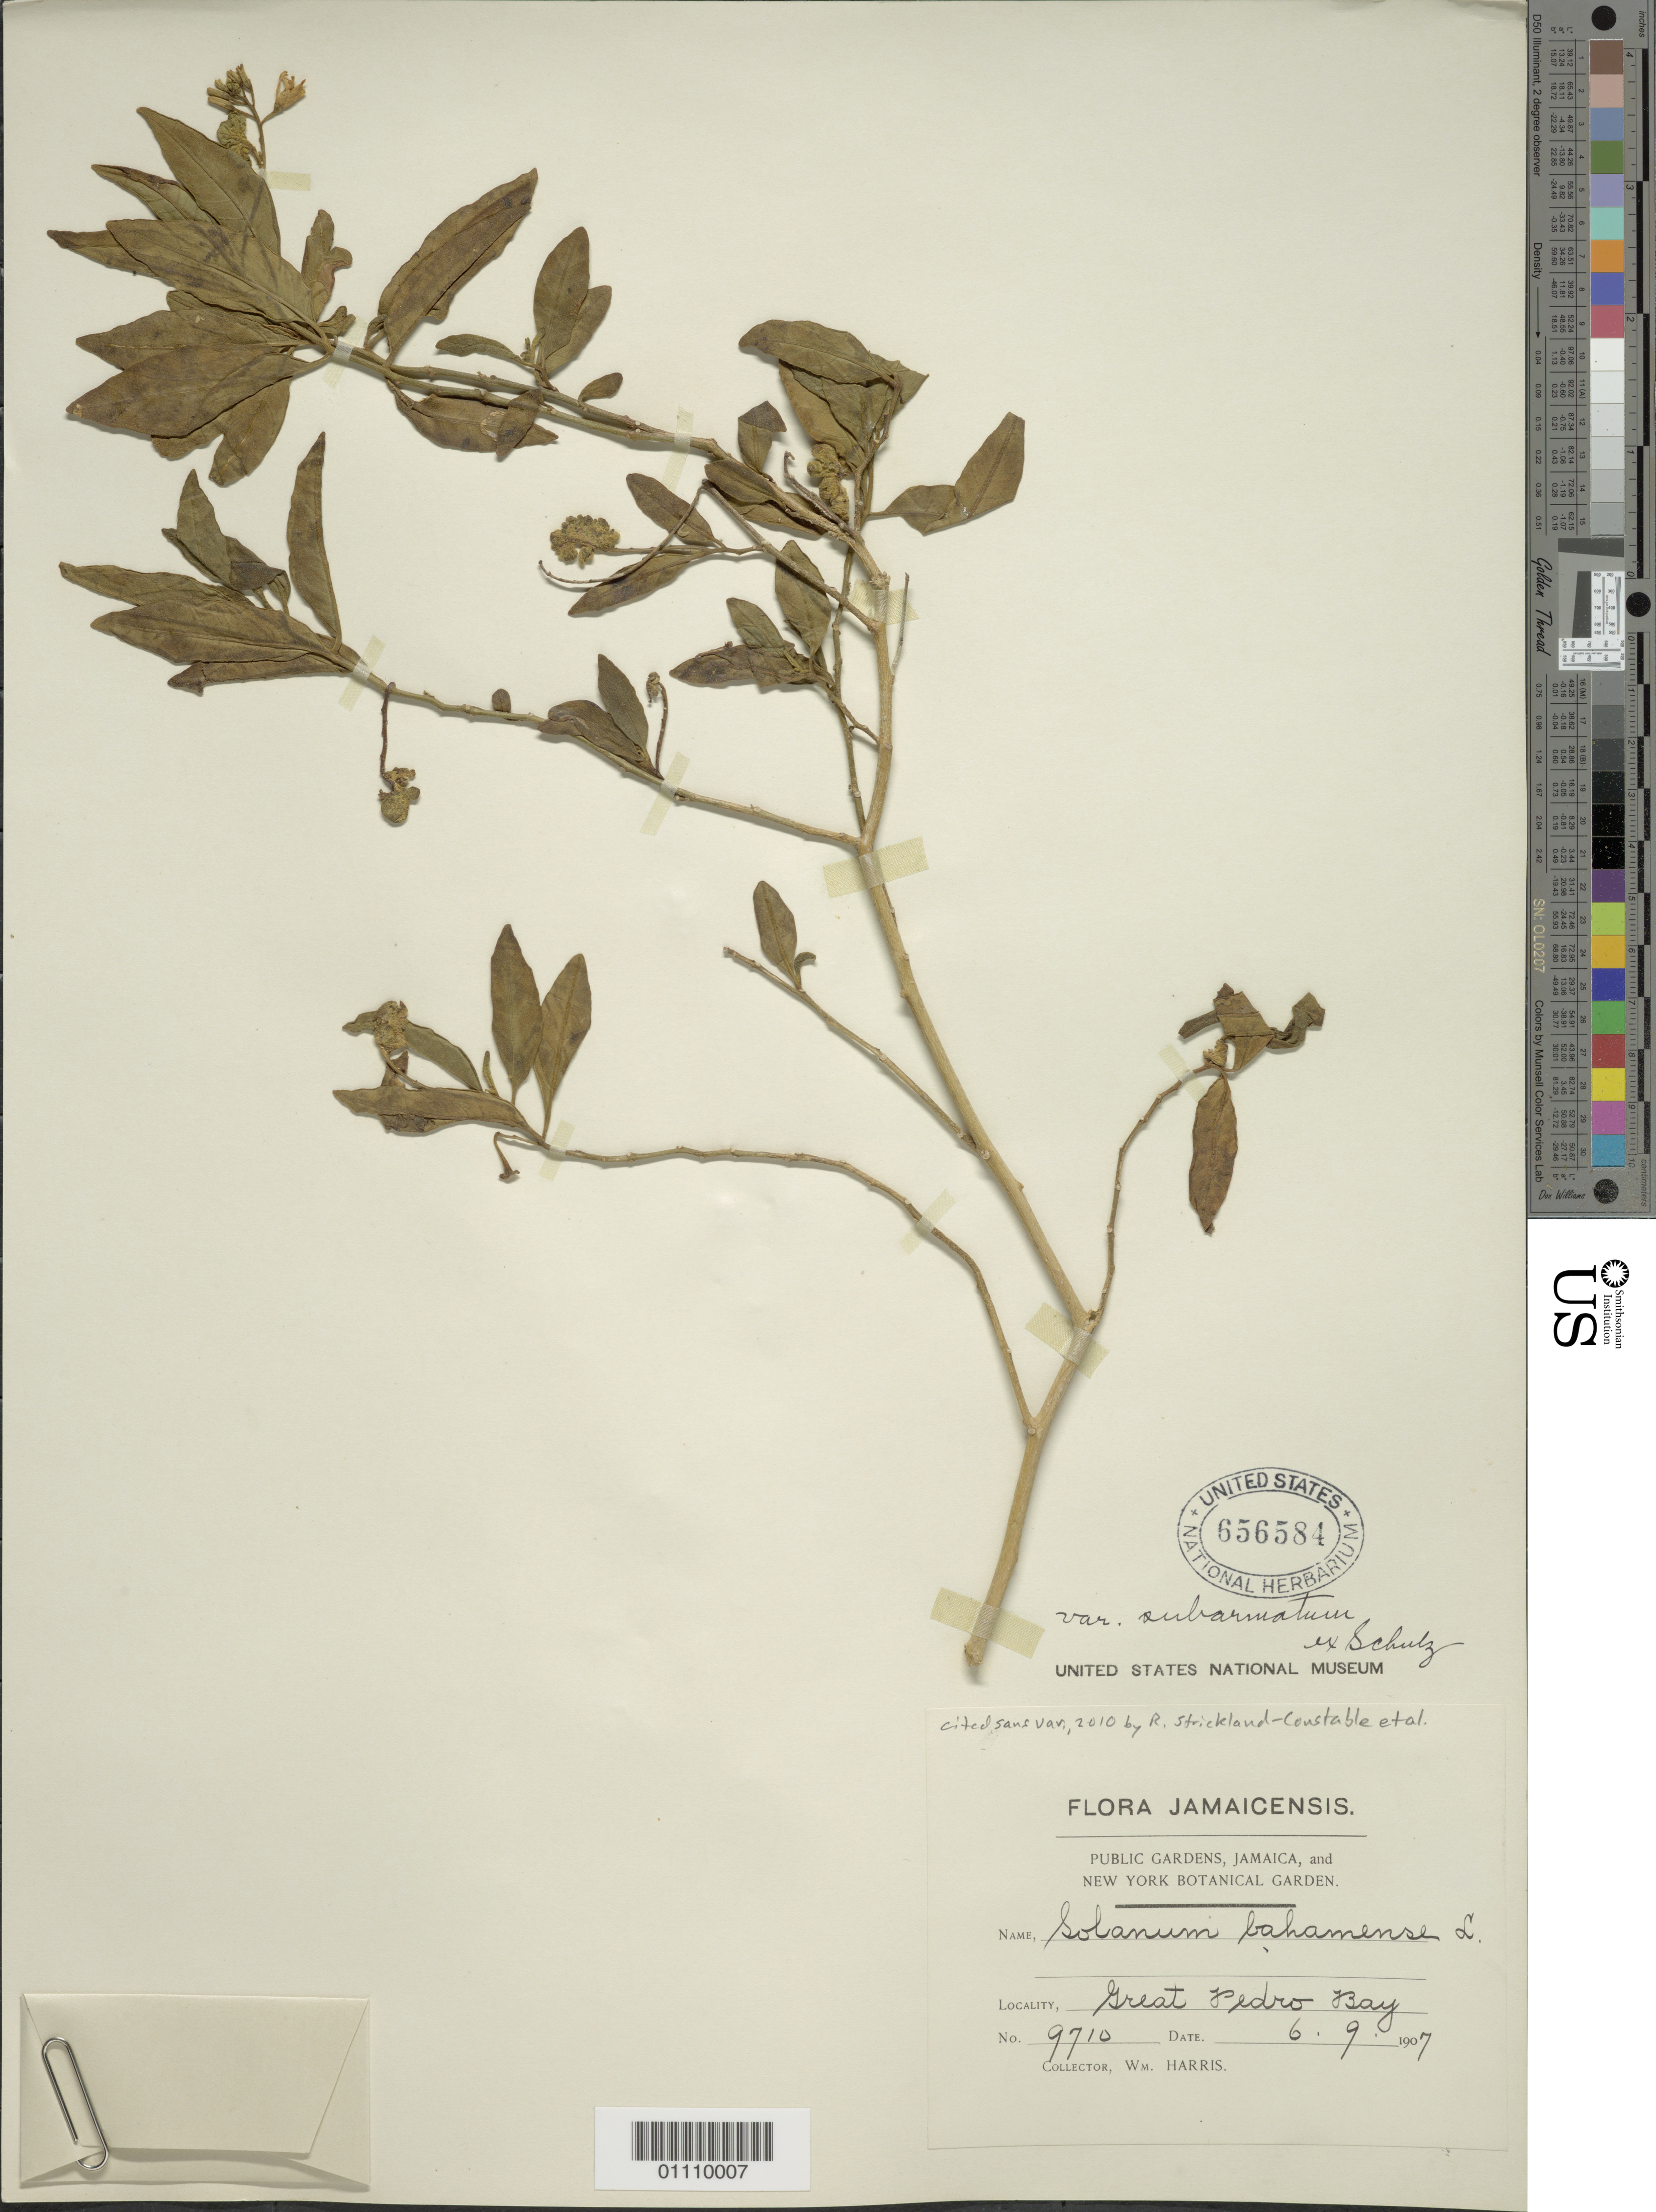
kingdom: Plantae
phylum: Tracheophyta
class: Magnoliopsida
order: Solanales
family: Solanaceae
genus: Solanum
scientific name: Solanum bahamense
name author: L.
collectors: W. Harris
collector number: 9710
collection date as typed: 06 Sep 1907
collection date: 1907-09-06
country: Jamaica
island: Jamaica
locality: Great Pedro Bay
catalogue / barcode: US 656584